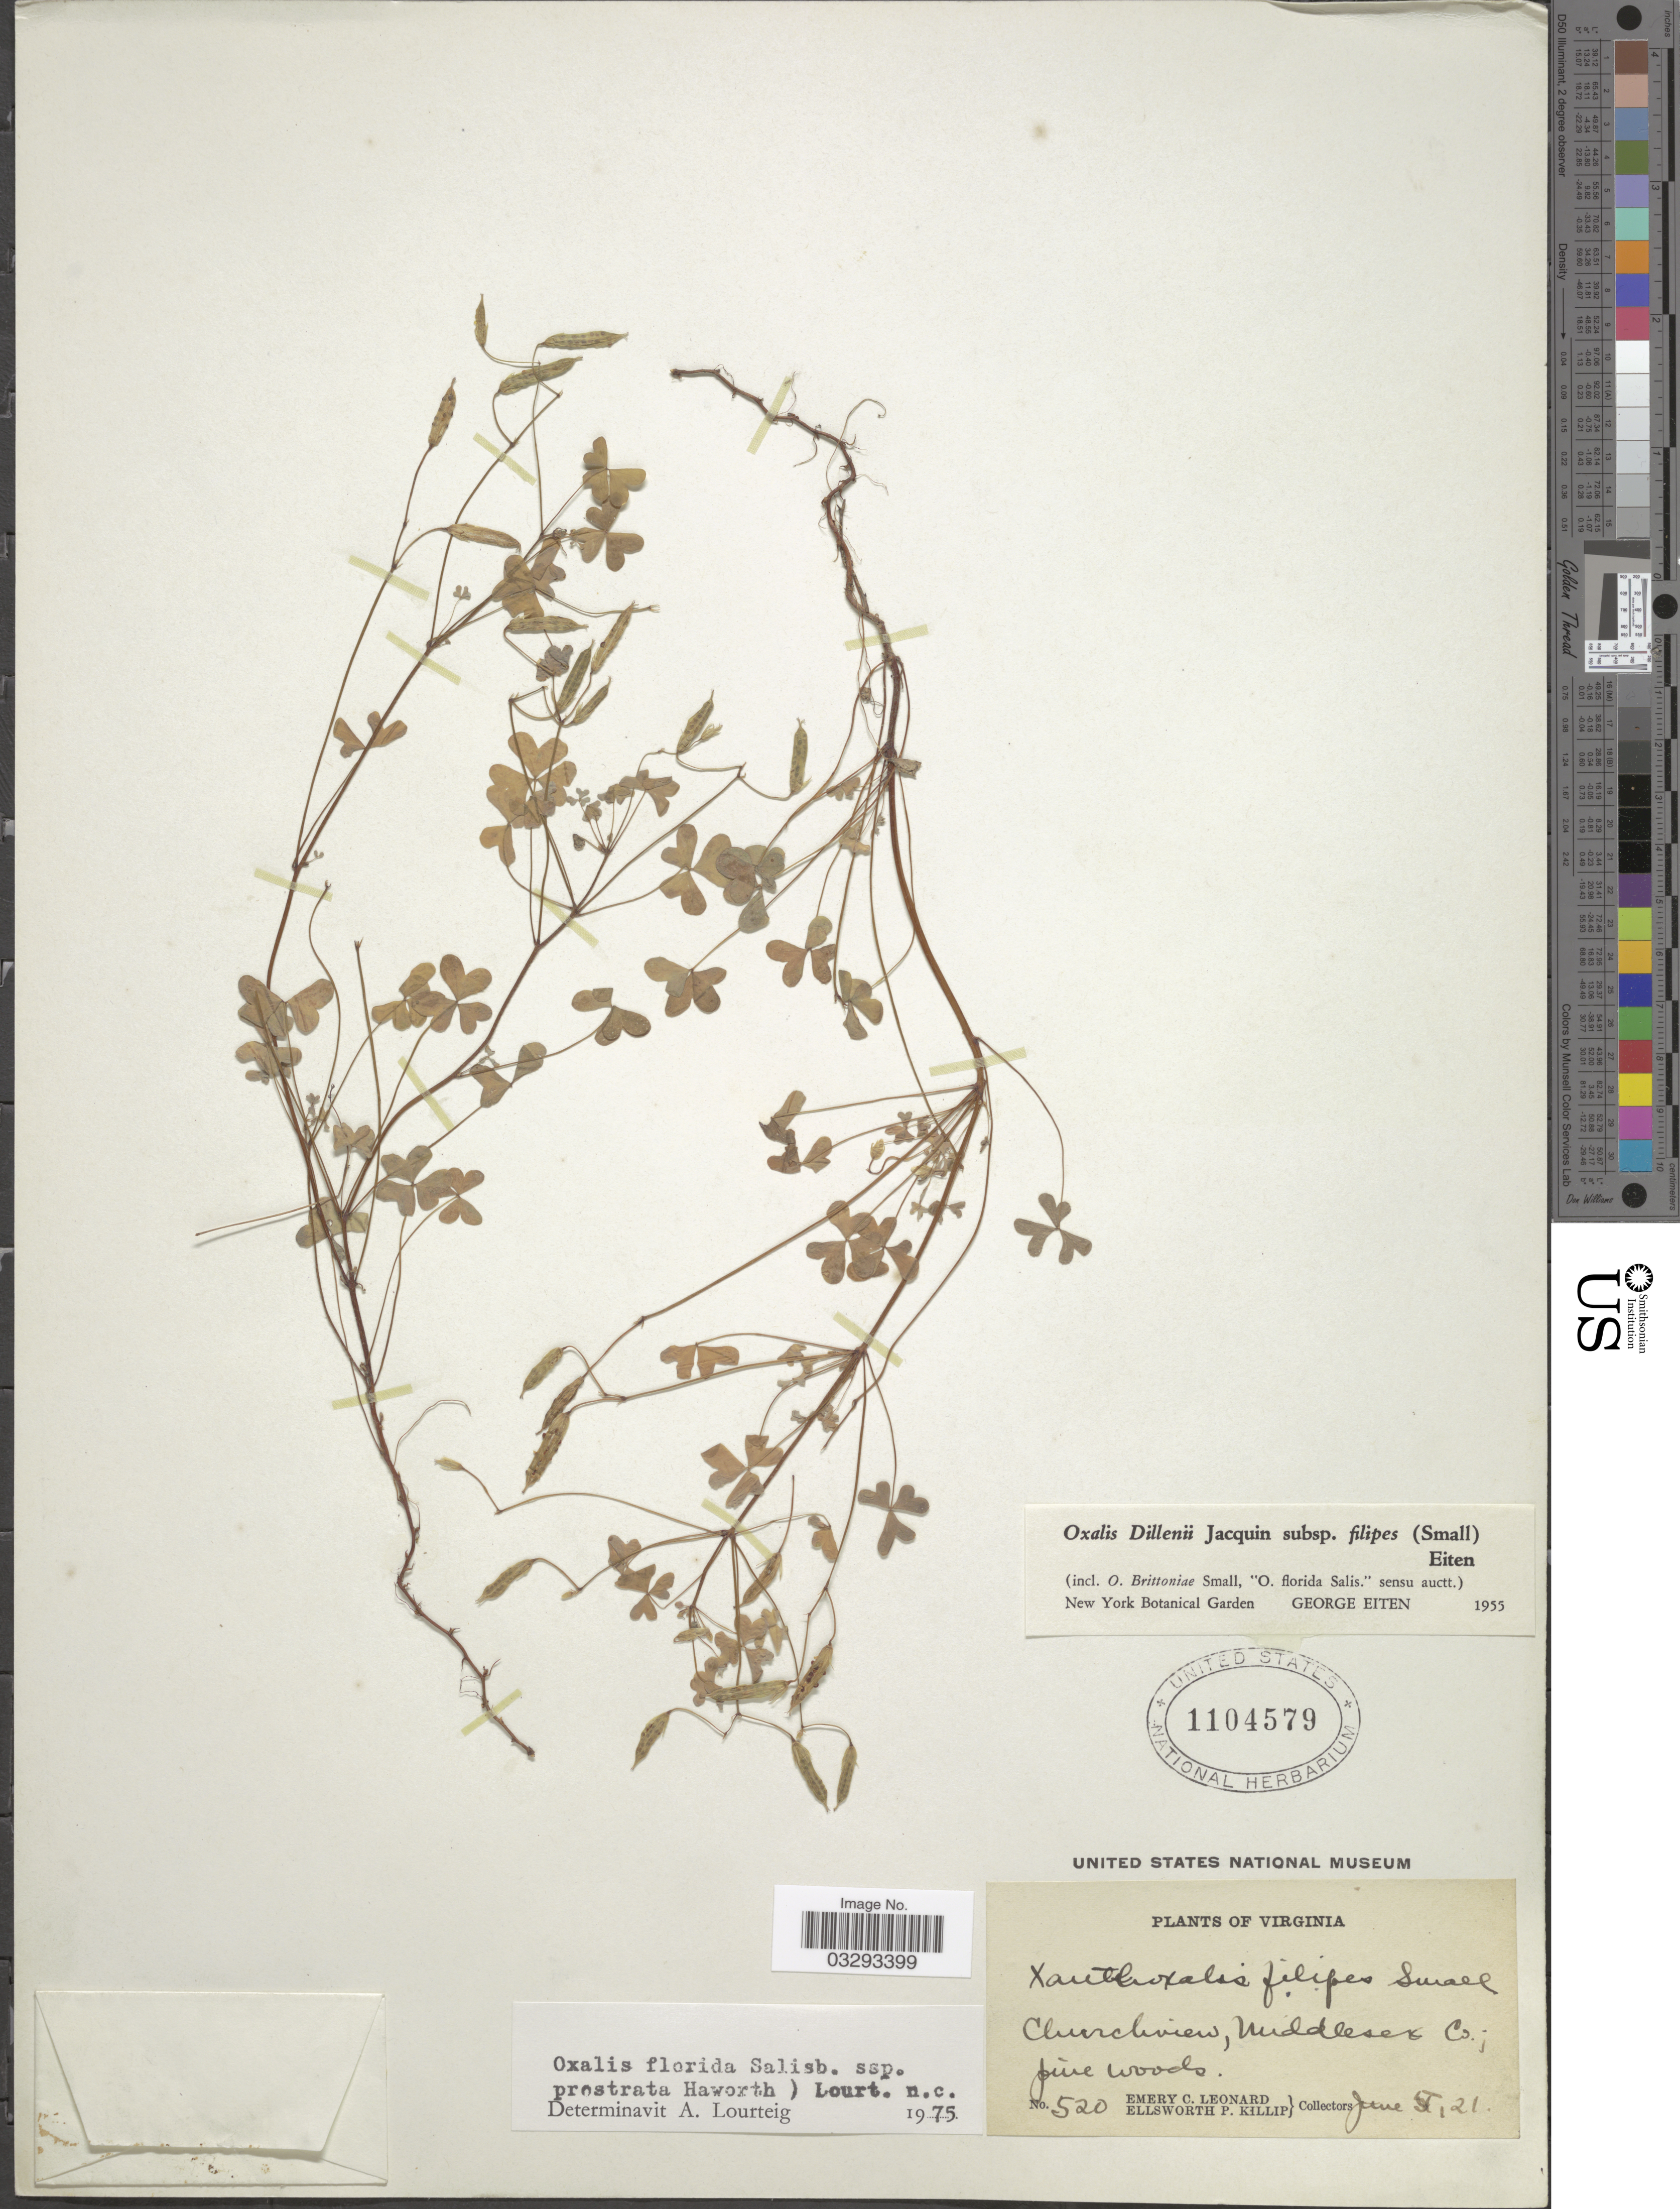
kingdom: Plantae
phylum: Tracheophyta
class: Magnoliopsida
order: Oxalidales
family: Oxalidaceae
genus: Oxalis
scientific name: Oxalis florida subsp. prostrata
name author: (Haw.) Lourteig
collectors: E. C. Leonard & E. P. Killip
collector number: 520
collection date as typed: Transcribed d/m/y: 5/6/21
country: United States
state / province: Virginia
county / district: Middlesex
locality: Churchview, Middlesex Co; pine woods.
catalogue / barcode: US 1104579